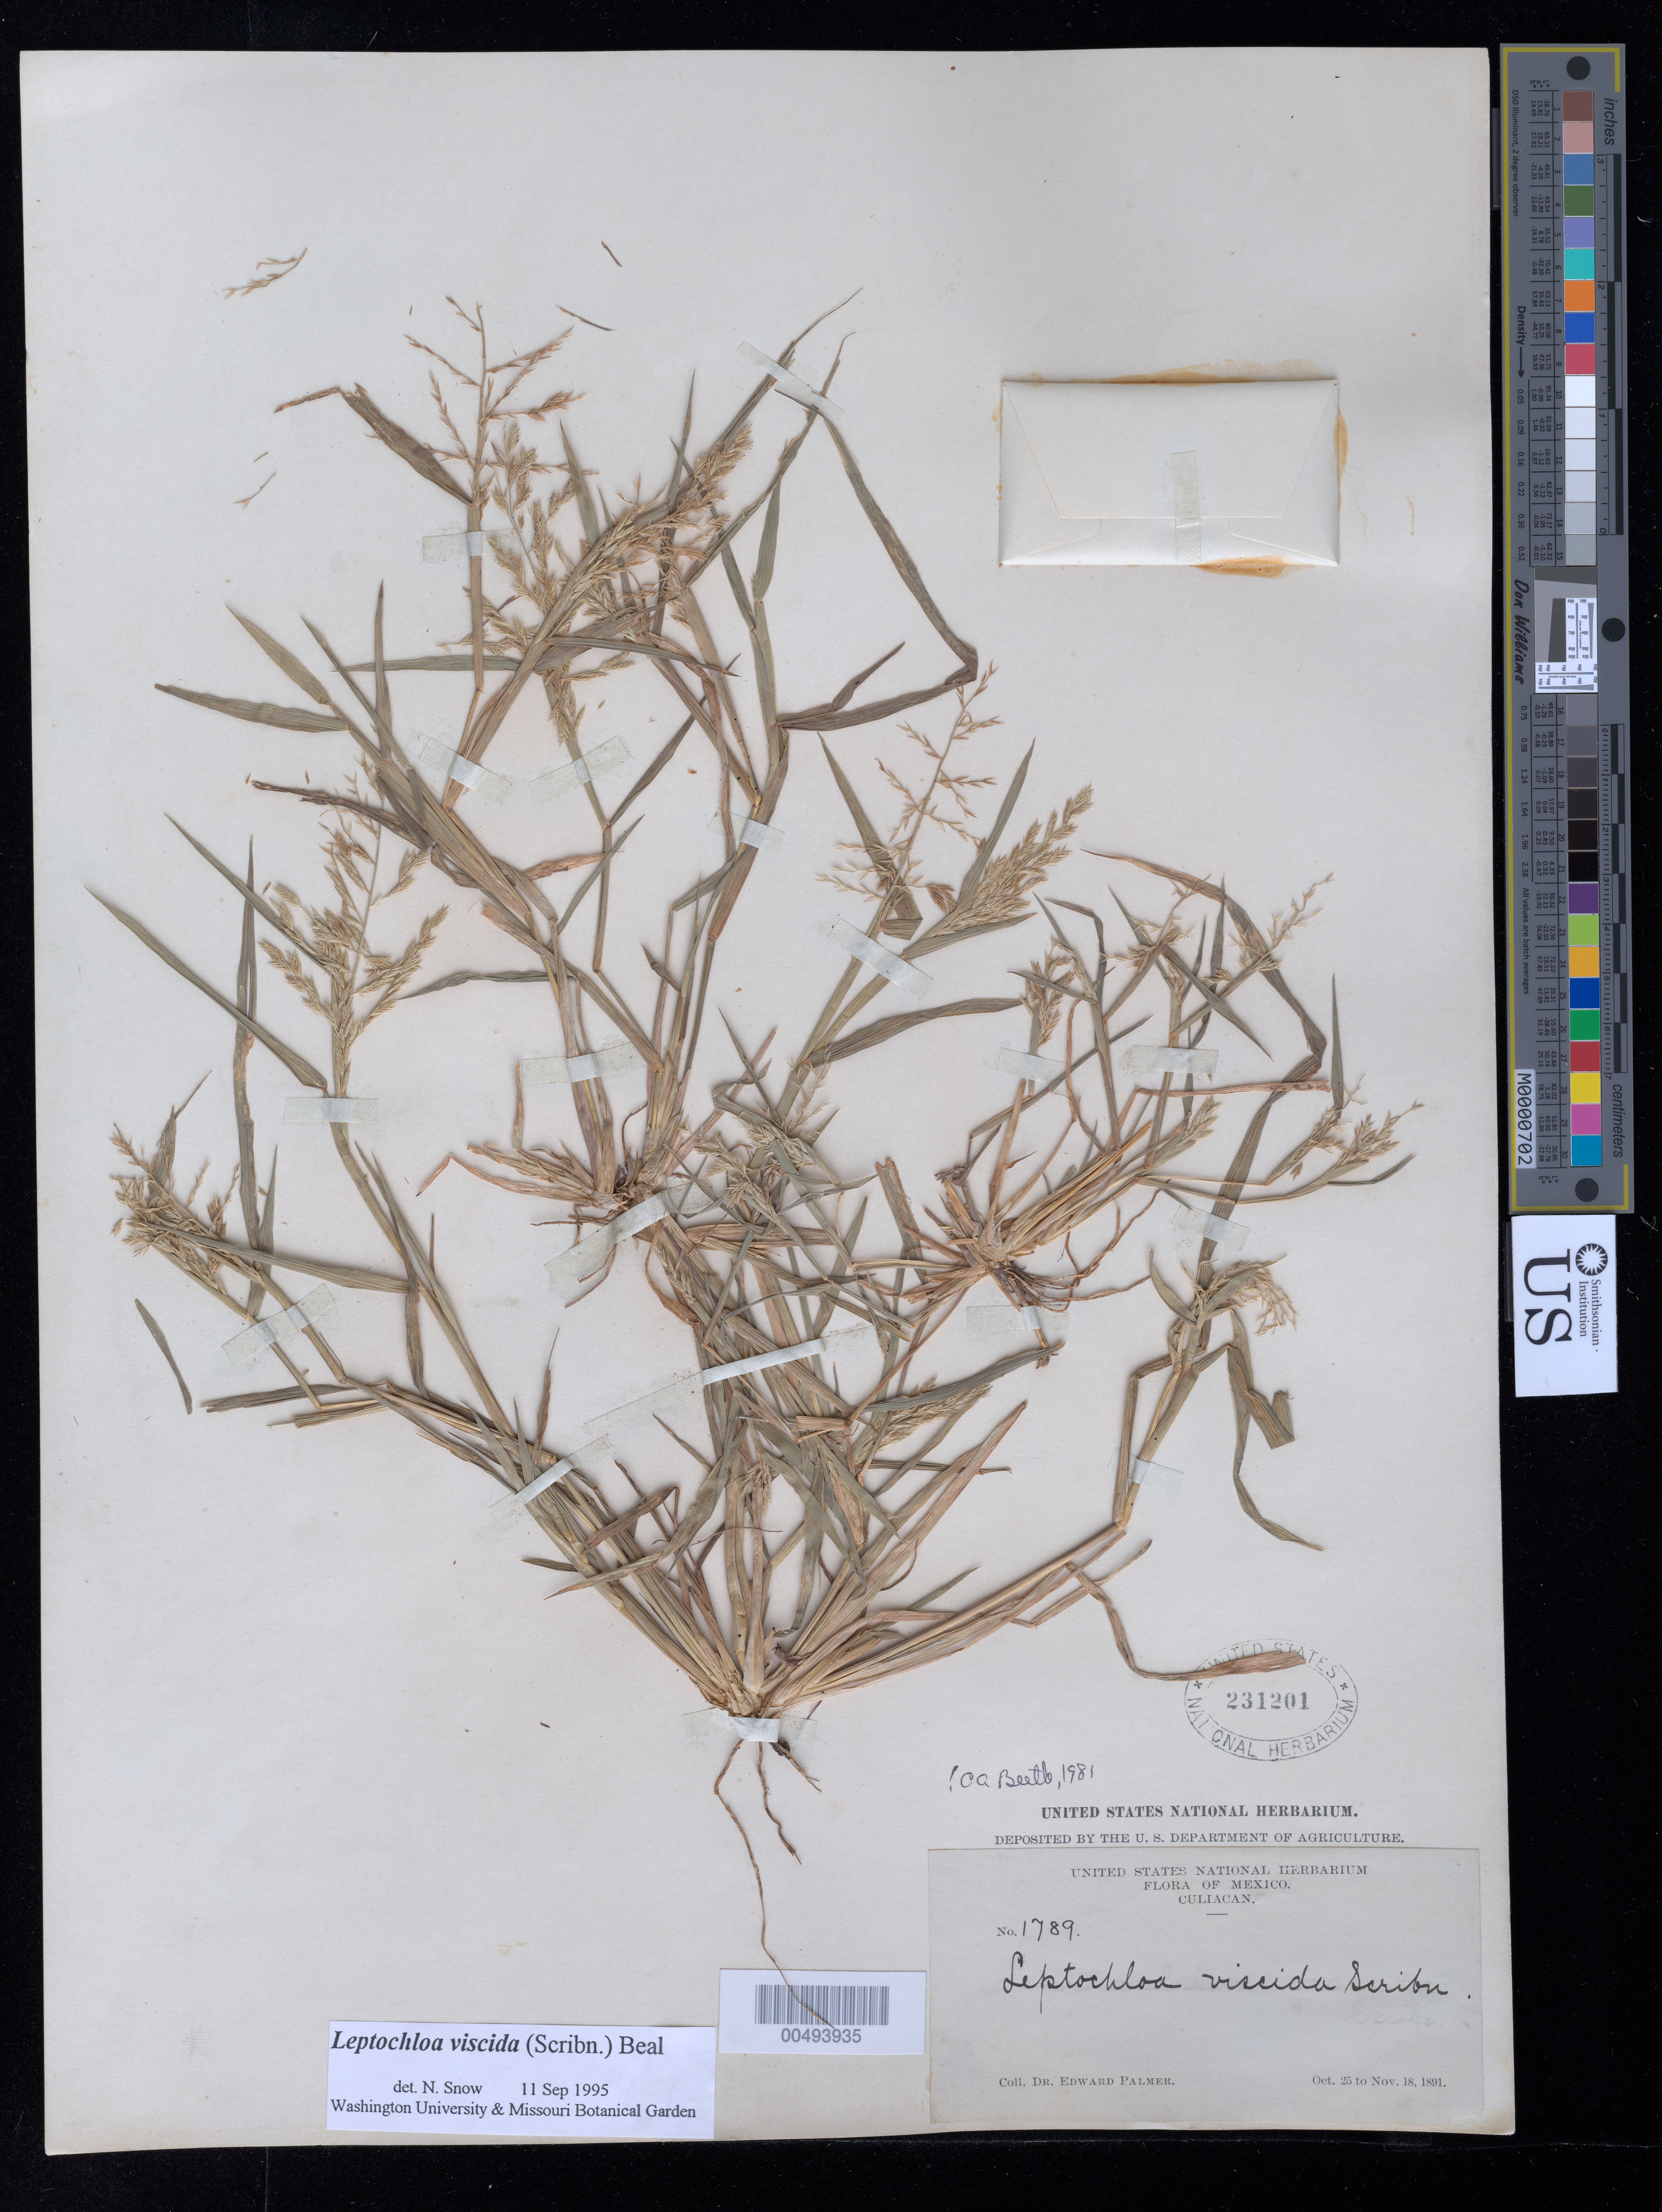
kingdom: Plantae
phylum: Tracheophyta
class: Liliopsida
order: Poales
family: Poaceae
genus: Leptochloa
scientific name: Leptochloa viscida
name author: (Scribn.) W.J. Beal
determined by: Beetle, Alan A.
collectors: E. Palmer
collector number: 1789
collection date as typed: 25 Oct 1891 to 18 Nov 1891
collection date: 1891-10-25/1891-11-18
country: Mexico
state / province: Sinaloa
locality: Culiacan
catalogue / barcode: US 231201